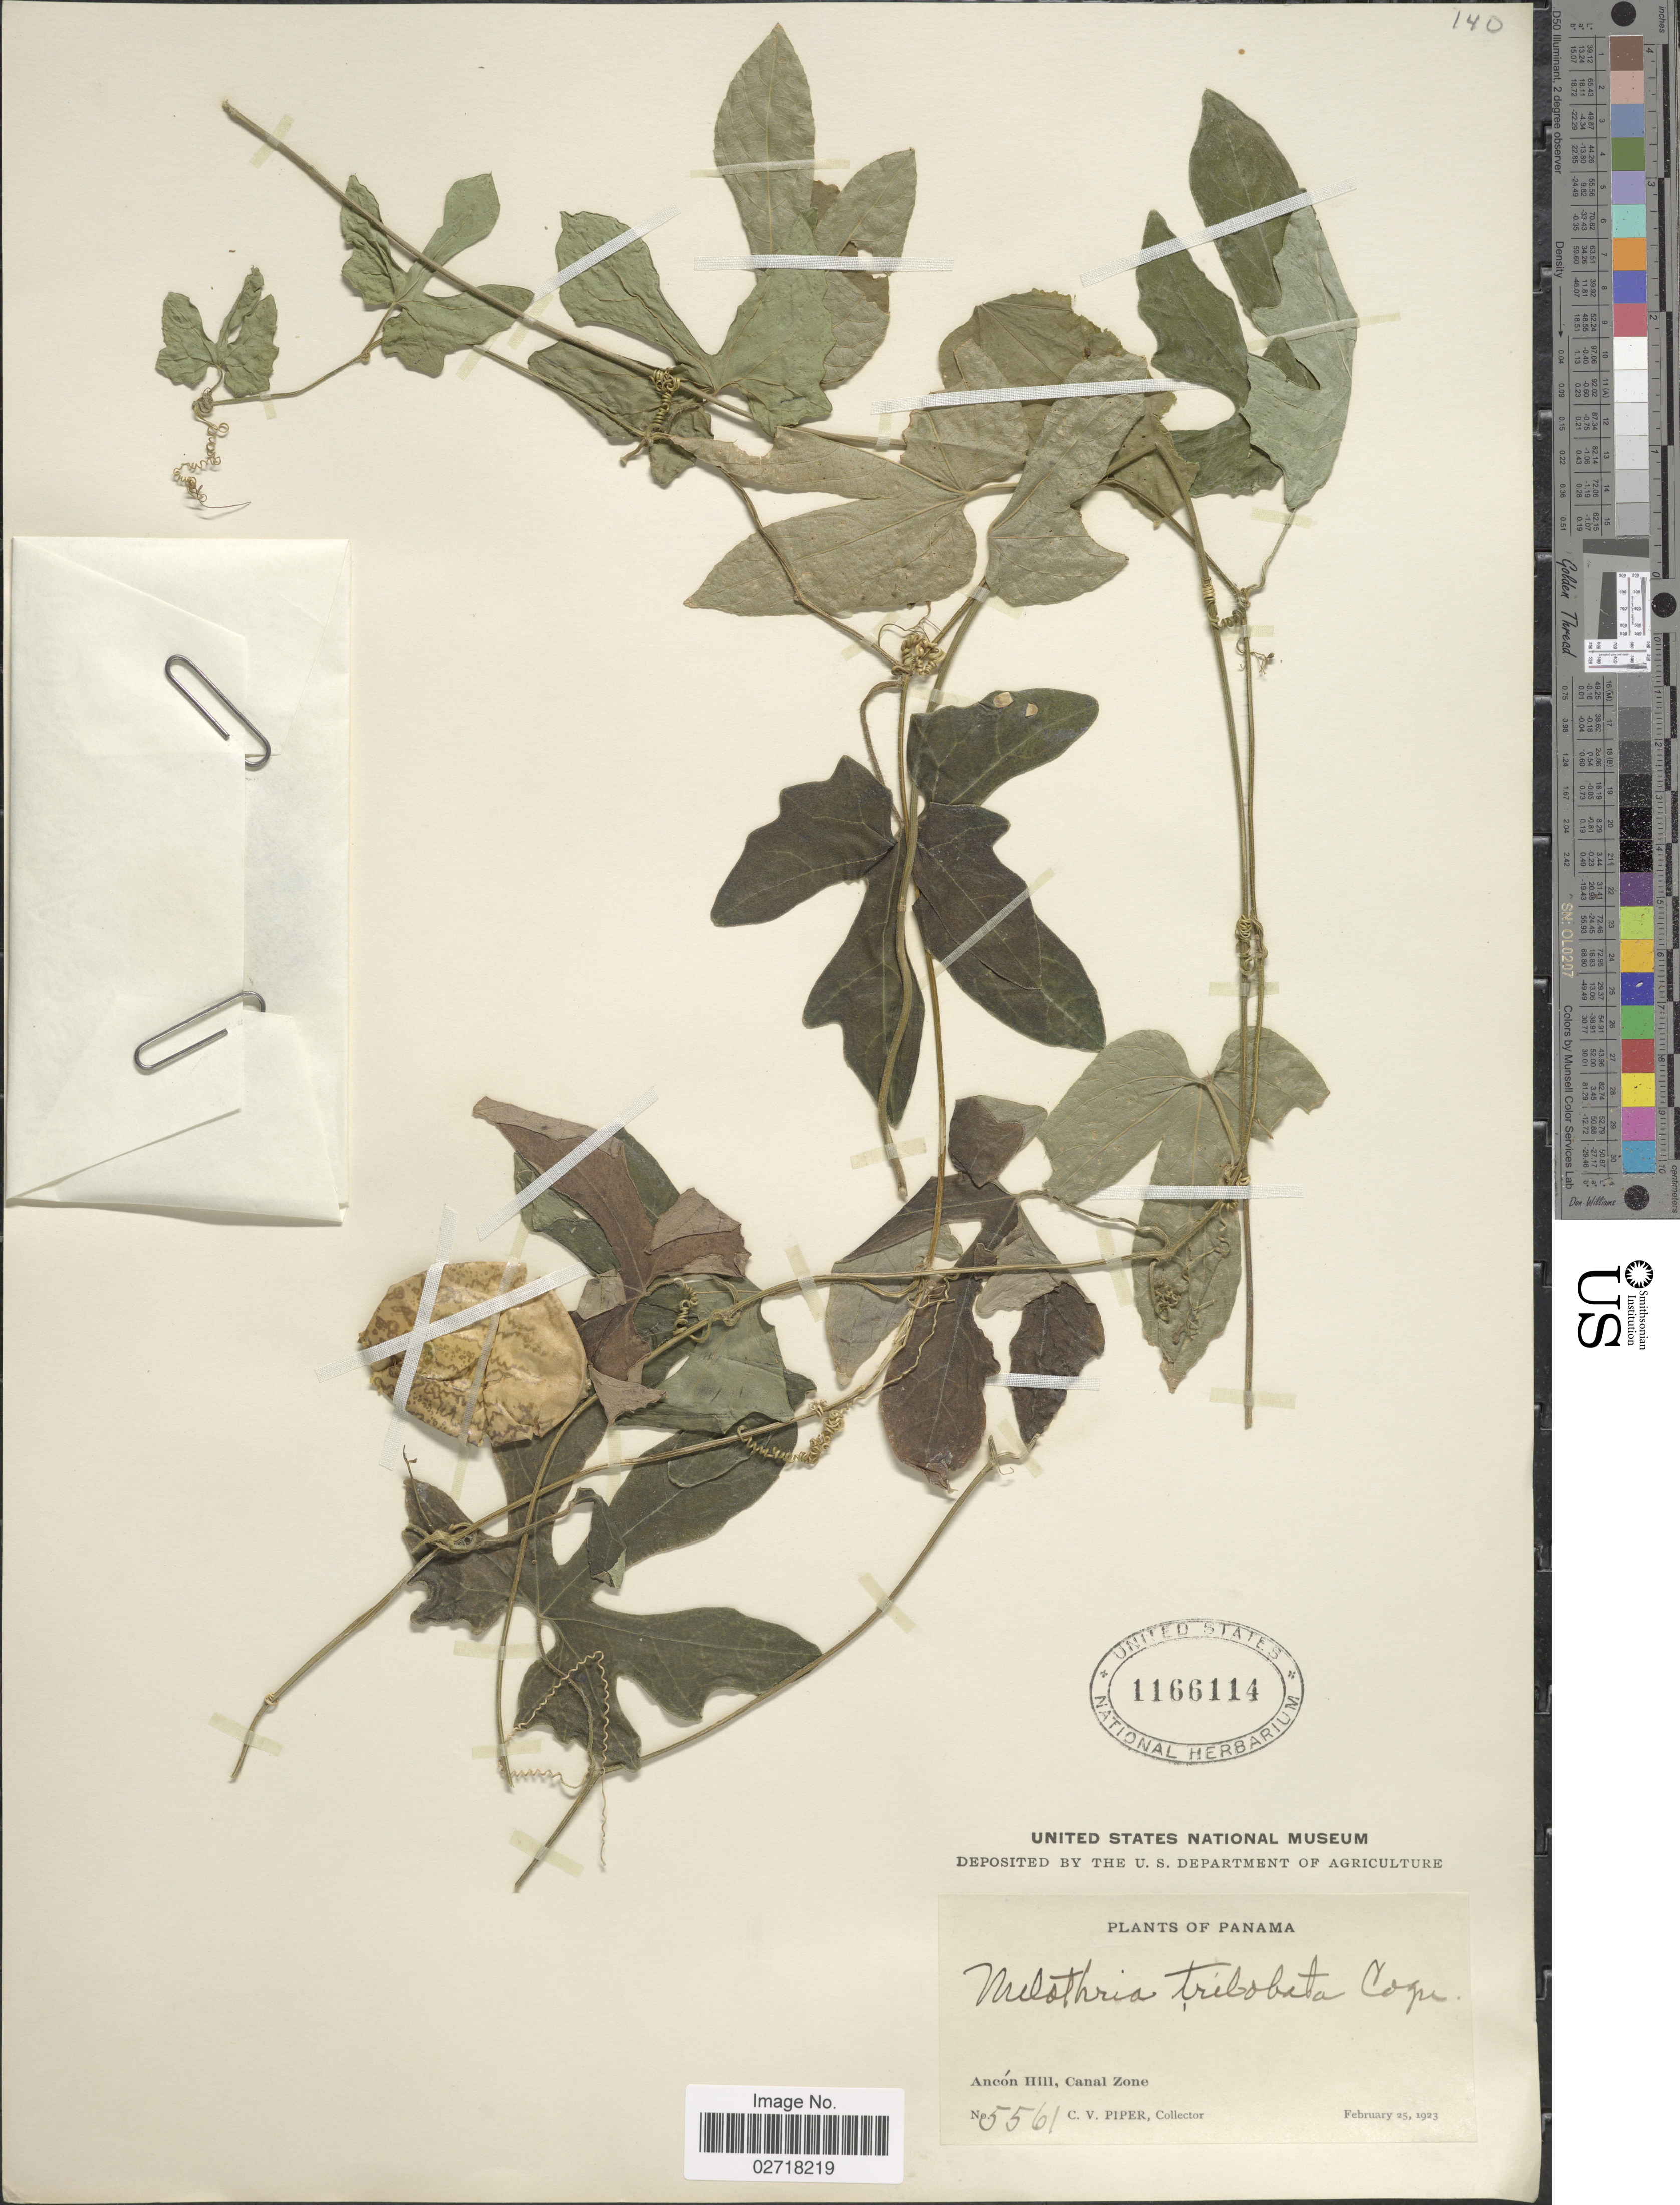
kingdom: Plantae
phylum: Tracheophyta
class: Magnoliopsida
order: Cucurbitales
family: Cucurbitaceae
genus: Melothria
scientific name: Melothria trilobata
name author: Cogn.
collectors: C. V. Piper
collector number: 5561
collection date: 1923-02-25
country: Panama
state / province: Colón / Panamá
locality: Ancon Hill, Canal Zone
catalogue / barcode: US 1166114